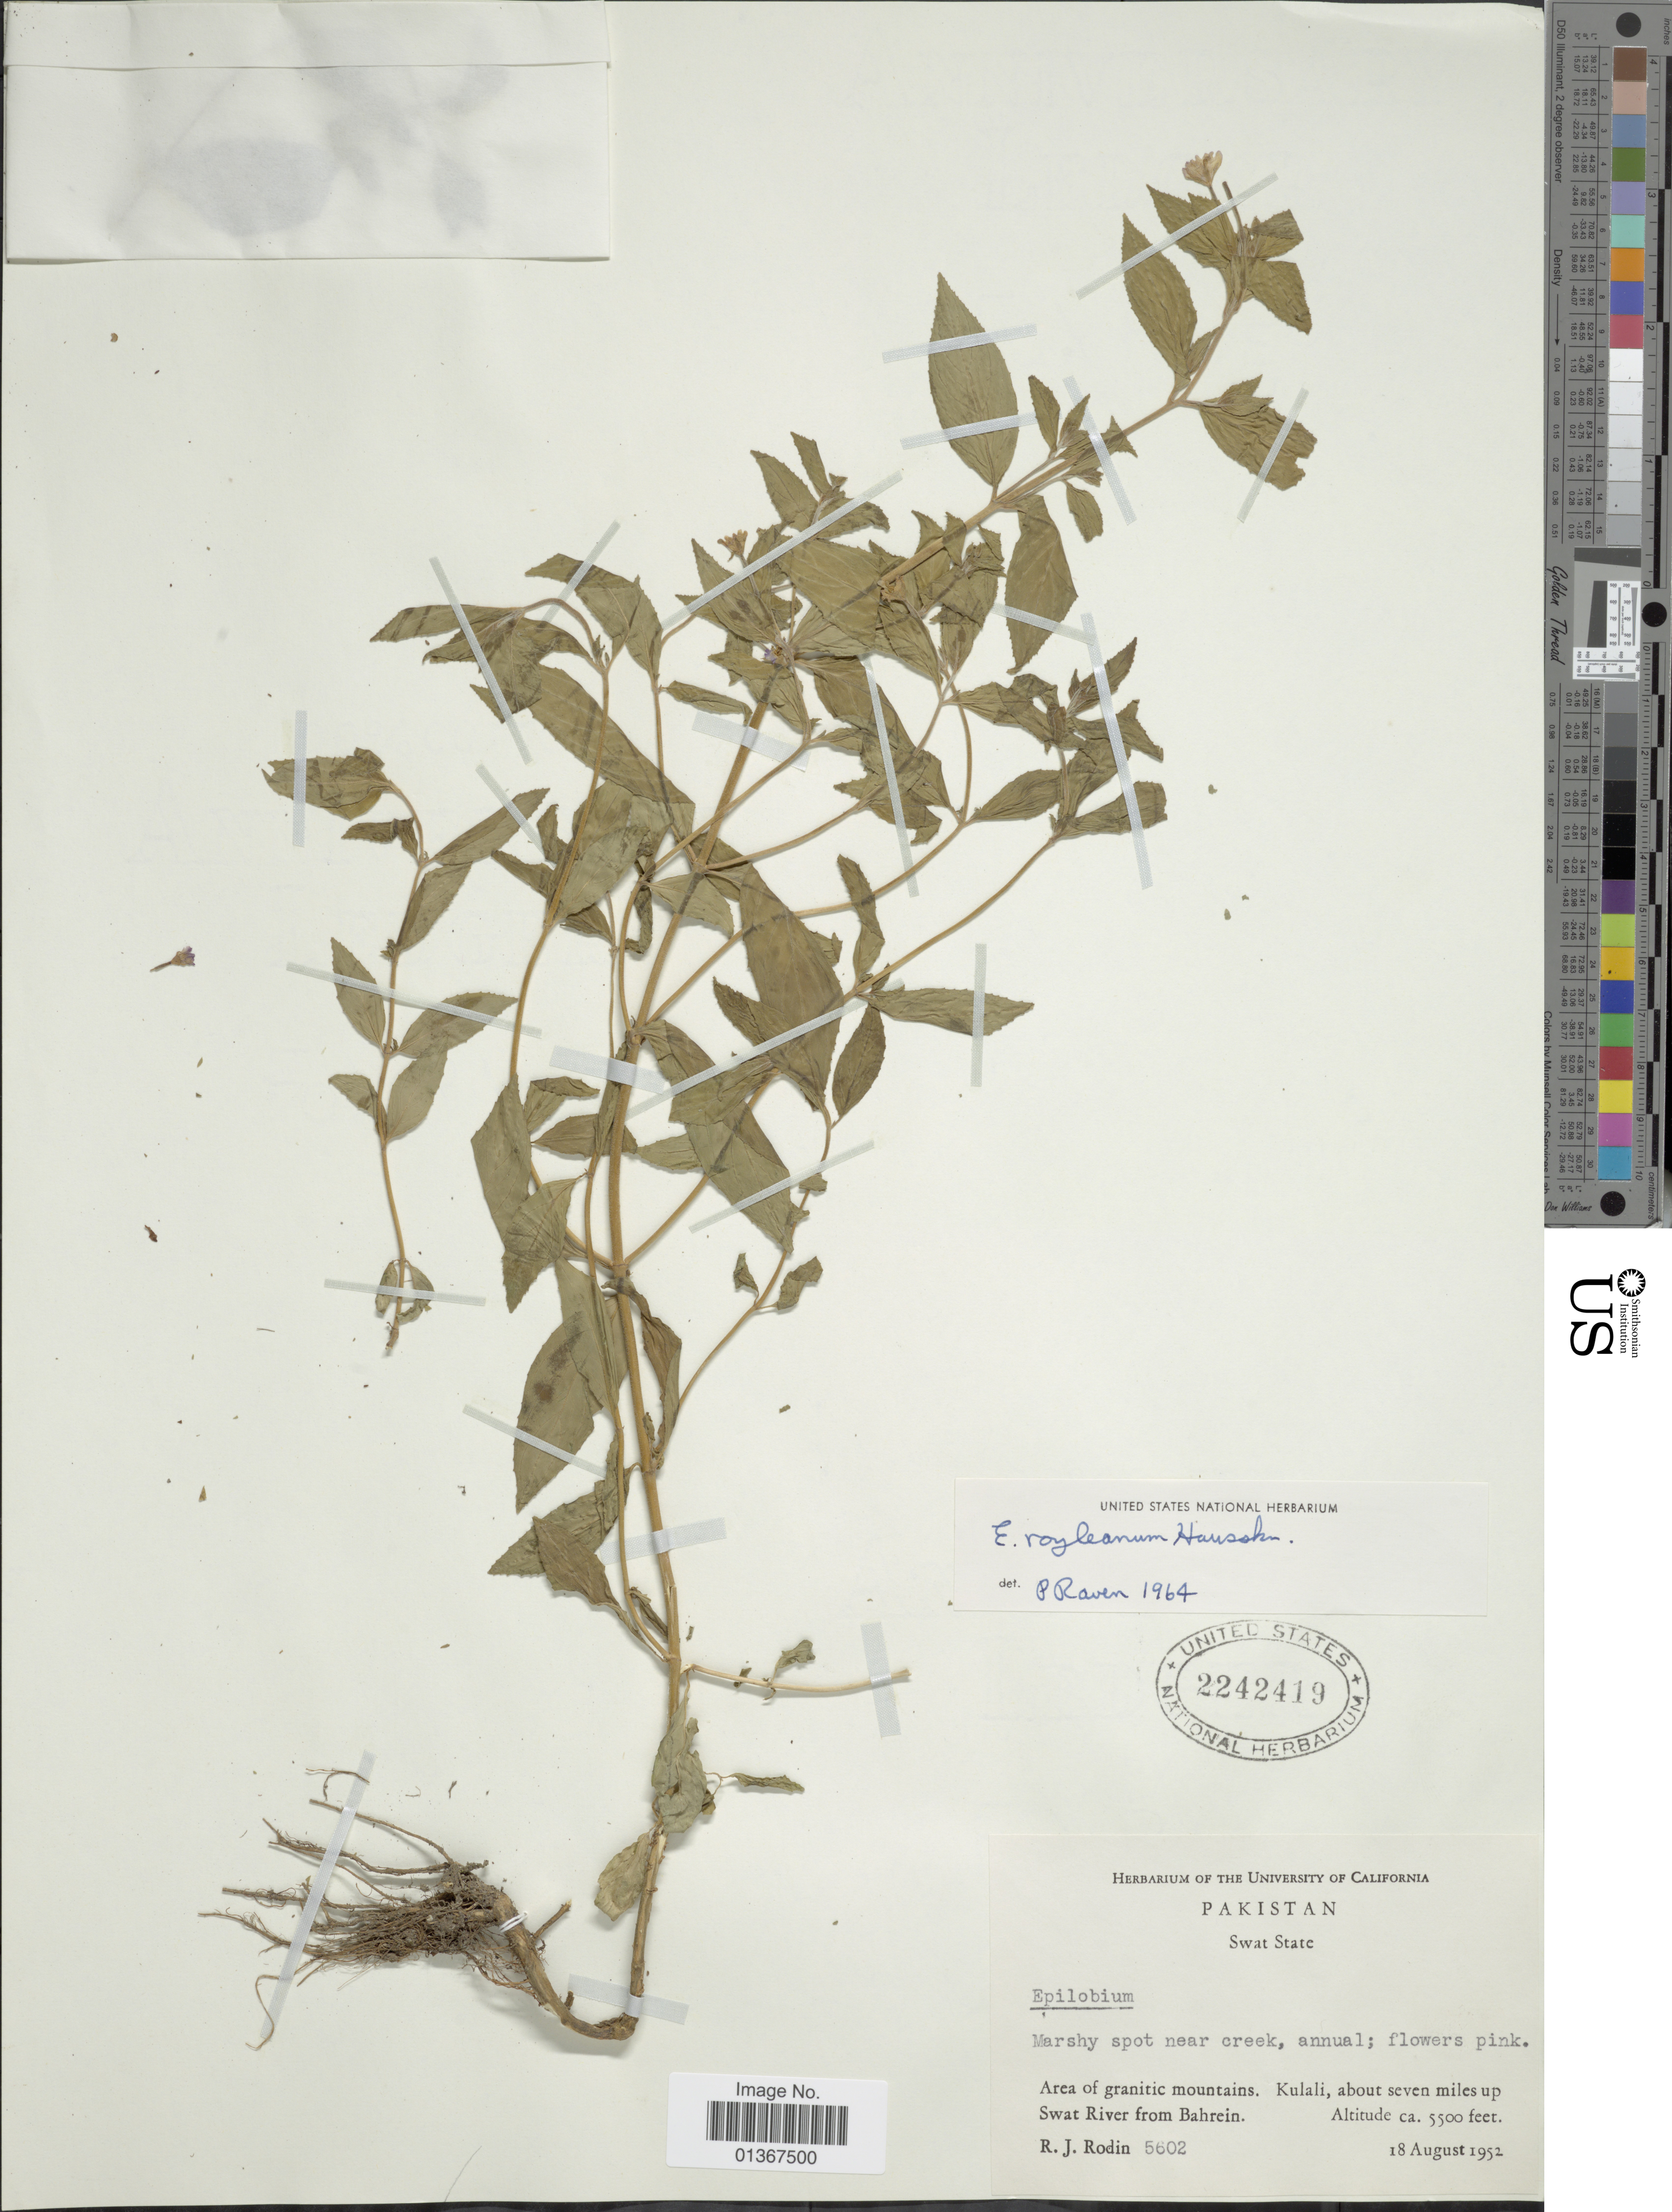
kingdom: Plantae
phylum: Tracheophyta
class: Magnoliopsida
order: Myrtales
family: Onagraceae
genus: Epilobium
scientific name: Epilobium royleanum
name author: Hausskn.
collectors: R. J. Rodin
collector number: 5602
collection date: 1952-08-18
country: Pakistan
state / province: Khyber Pakhtunkhwa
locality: Swat State. Area of granitic mountains. Kulali, about seven miles up Swat River from Bahrein.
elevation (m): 1676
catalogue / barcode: US 2242419